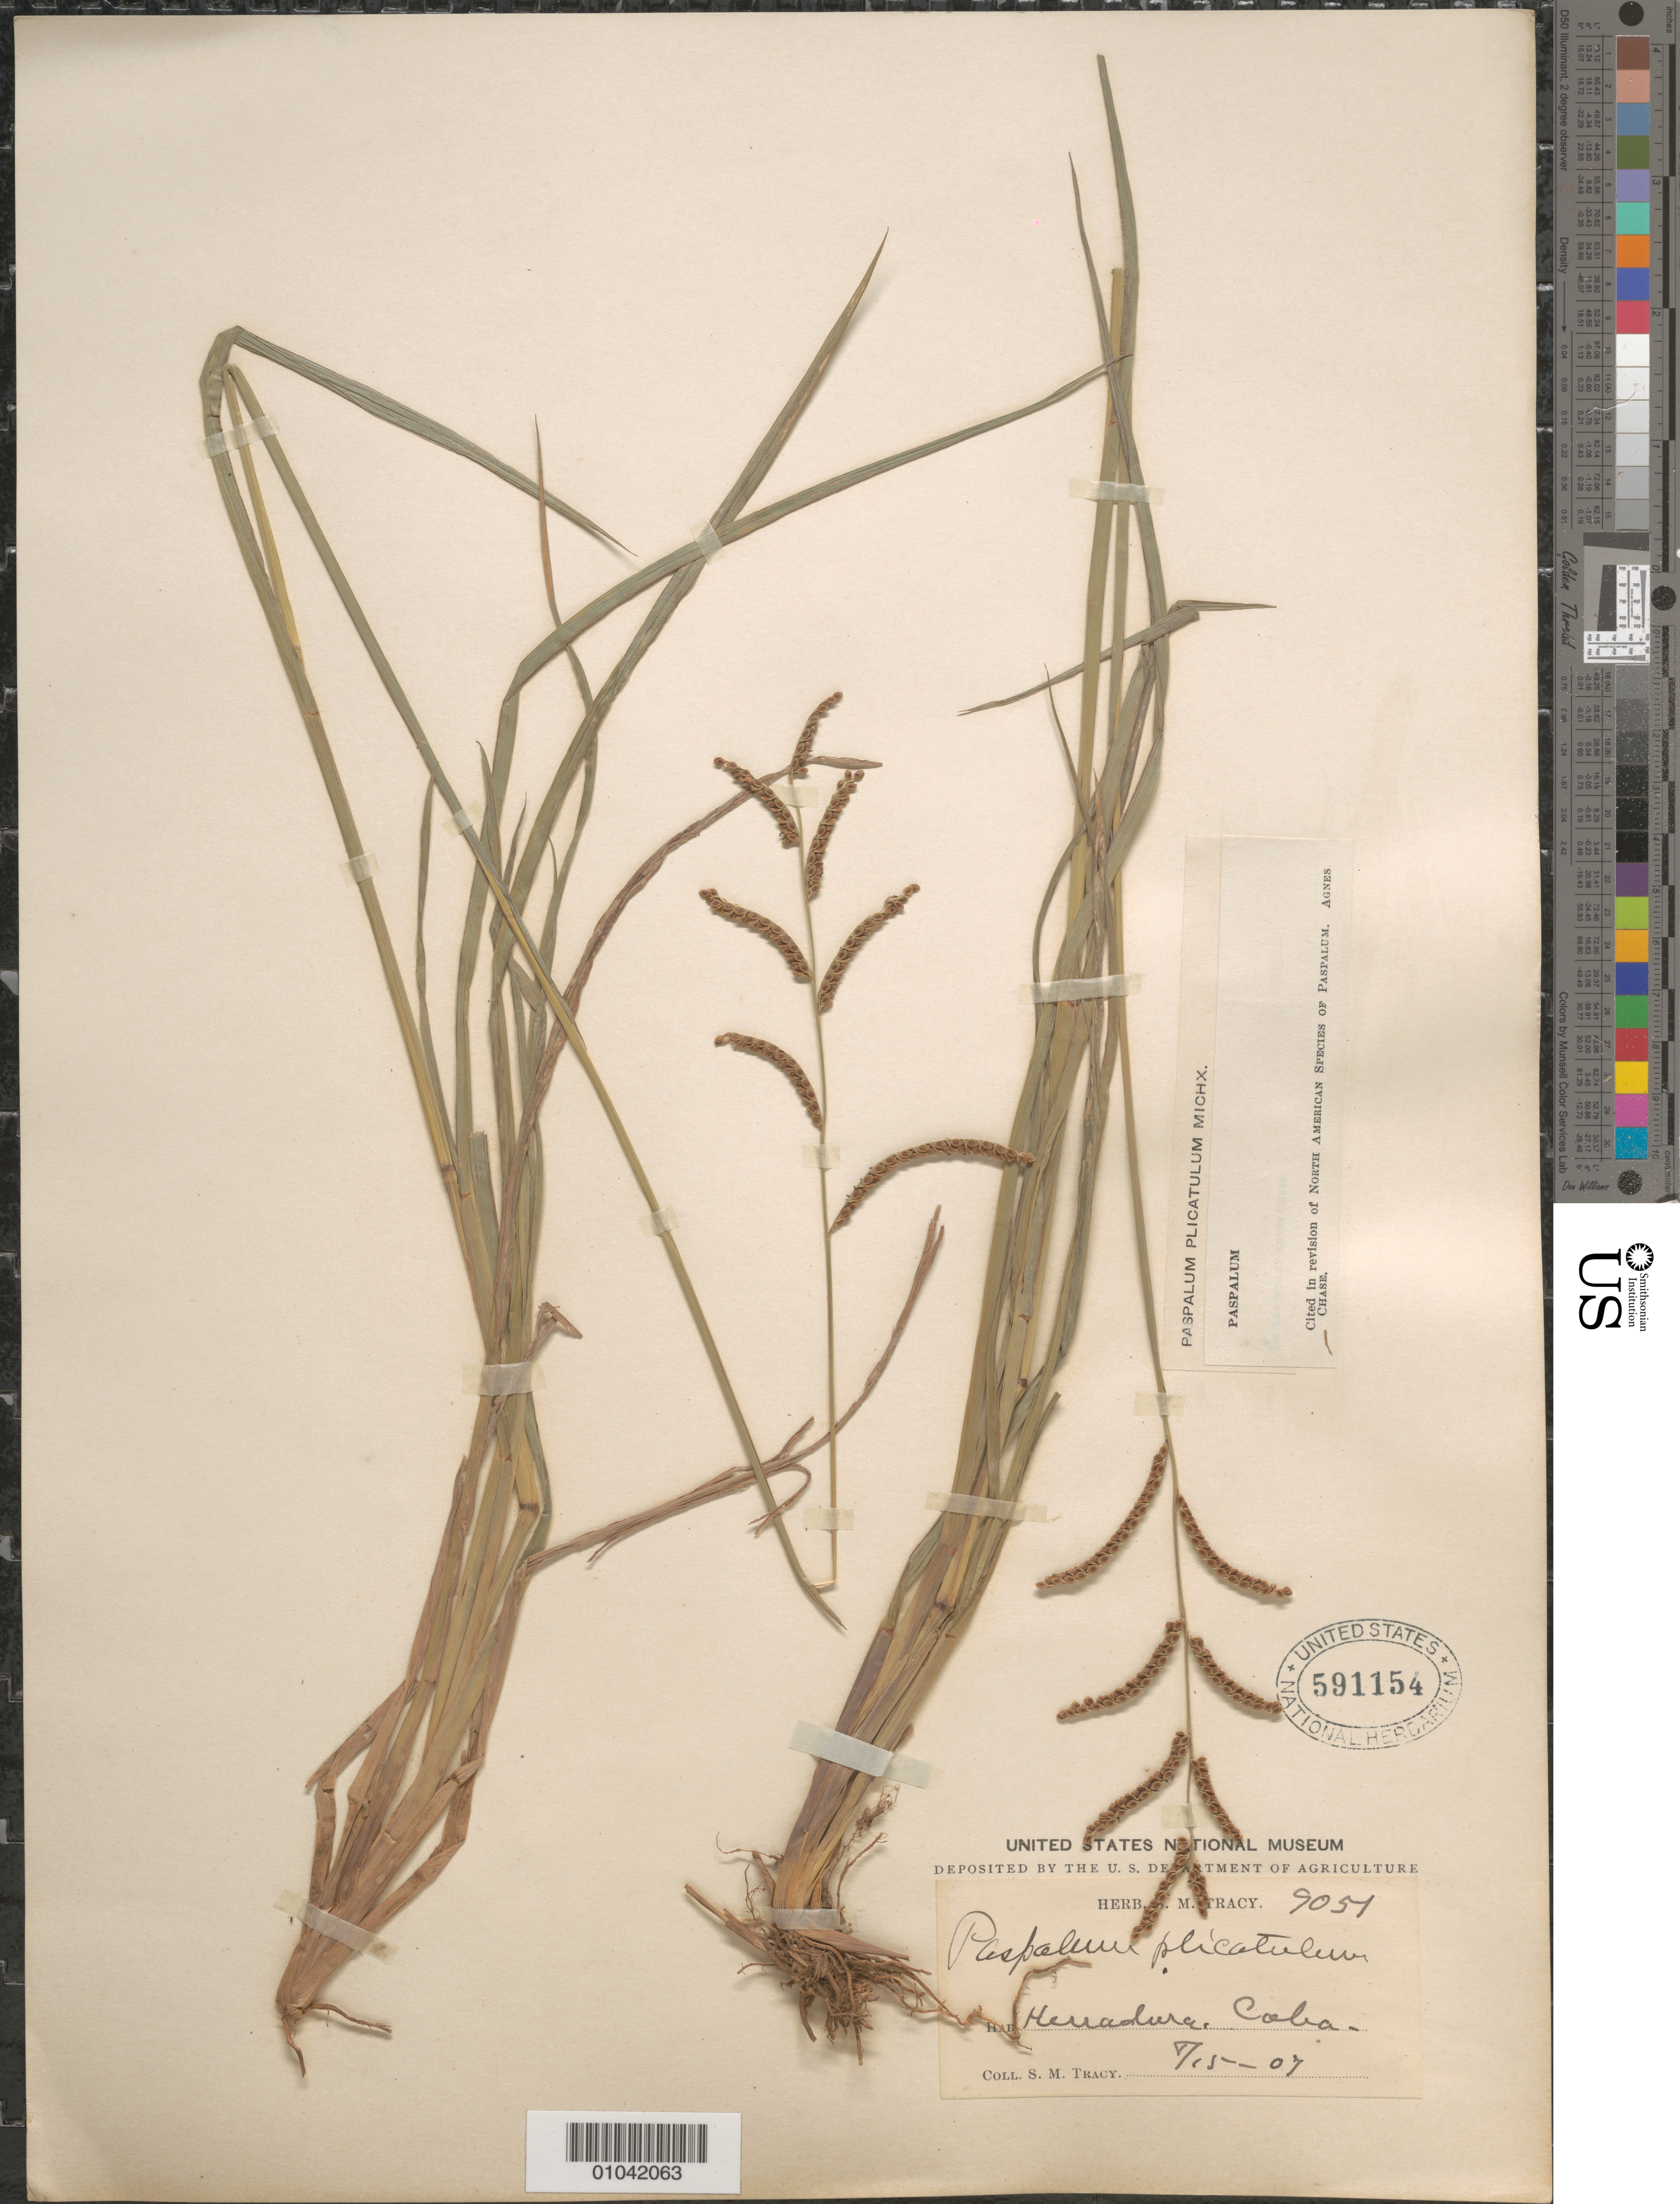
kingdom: Plantae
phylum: Tracheophyta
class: Liliopsida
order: Poales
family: Poaceae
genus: Paspalum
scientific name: Paspalum plicatulum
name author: Michx.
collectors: S. M. Tracy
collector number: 9051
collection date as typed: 15 Aug 1907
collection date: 1907-08-15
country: Cuba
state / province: Ciego de Ávila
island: Cuba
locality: Herradura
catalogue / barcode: US 591154